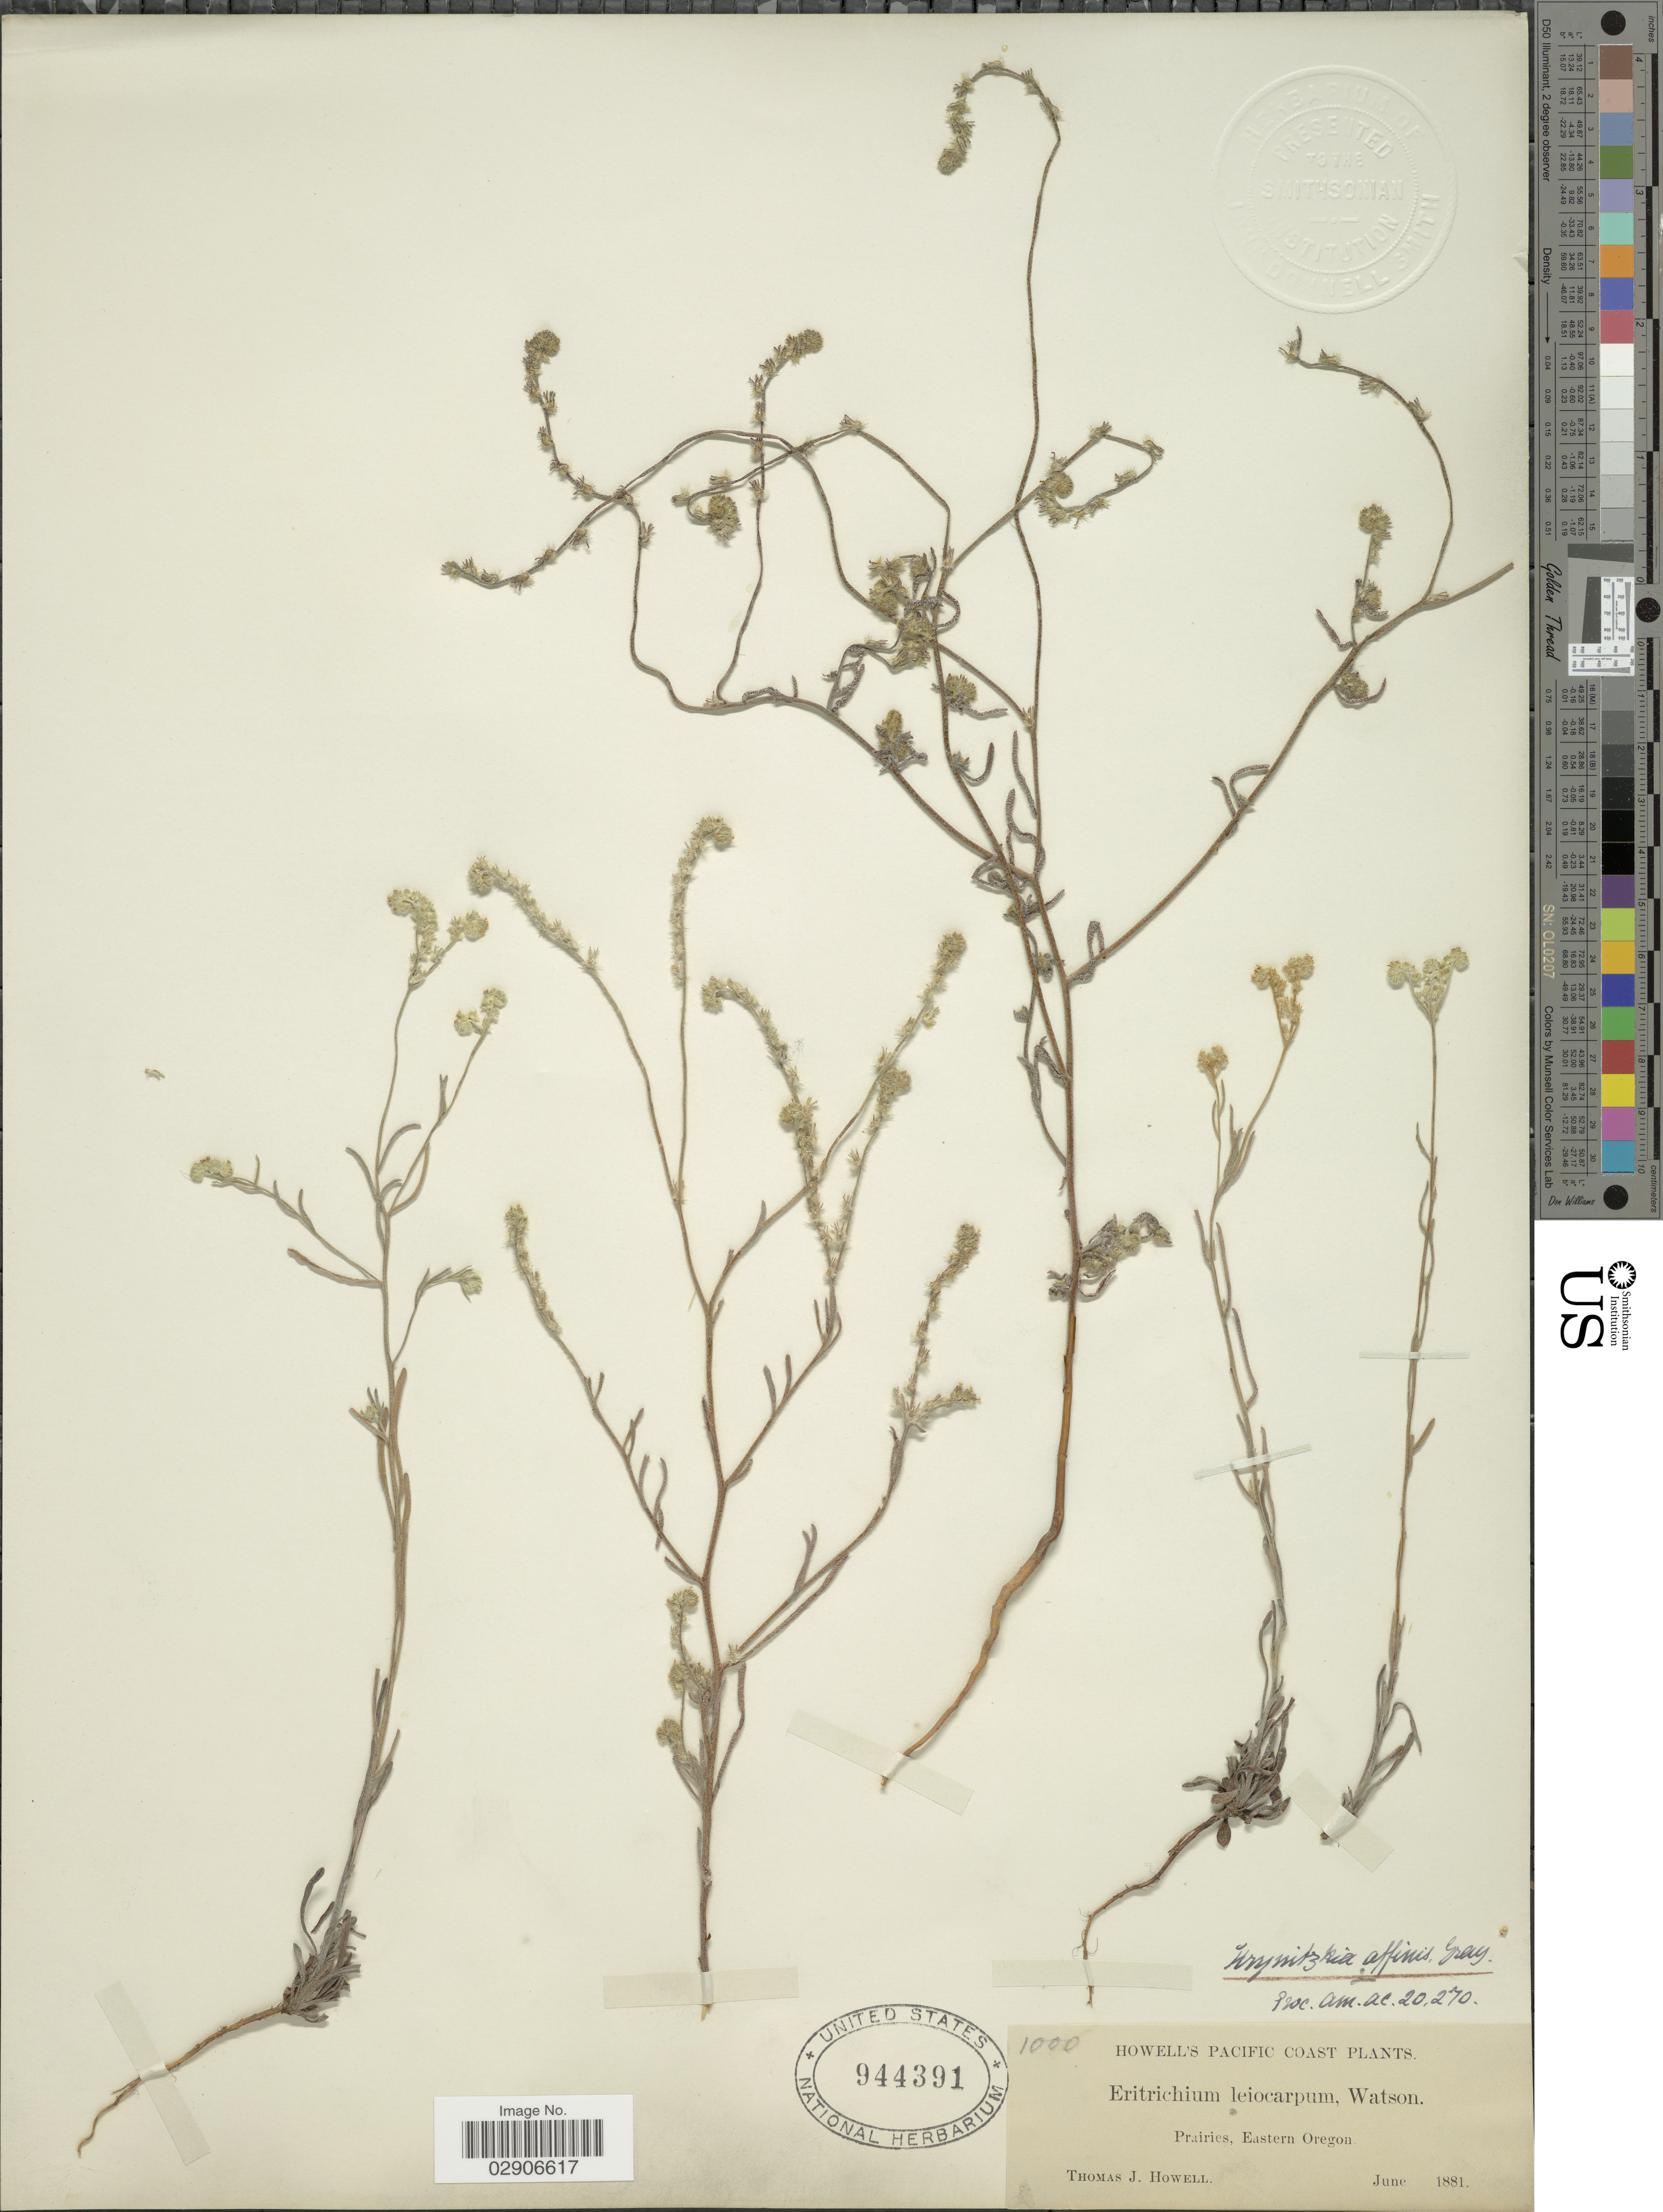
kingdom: Plantae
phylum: Tracheophyta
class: Magnoliopsida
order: Boraginales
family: Boraginaceae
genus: Cryptantha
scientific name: Cryptantha affinis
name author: (A. Gray) Greene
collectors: T. J. Howell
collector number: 1000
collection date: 1881-06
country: United States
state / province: Oregon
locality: Prairies, Eastern Oregon. Pacific Coast.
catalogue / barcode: US 944391